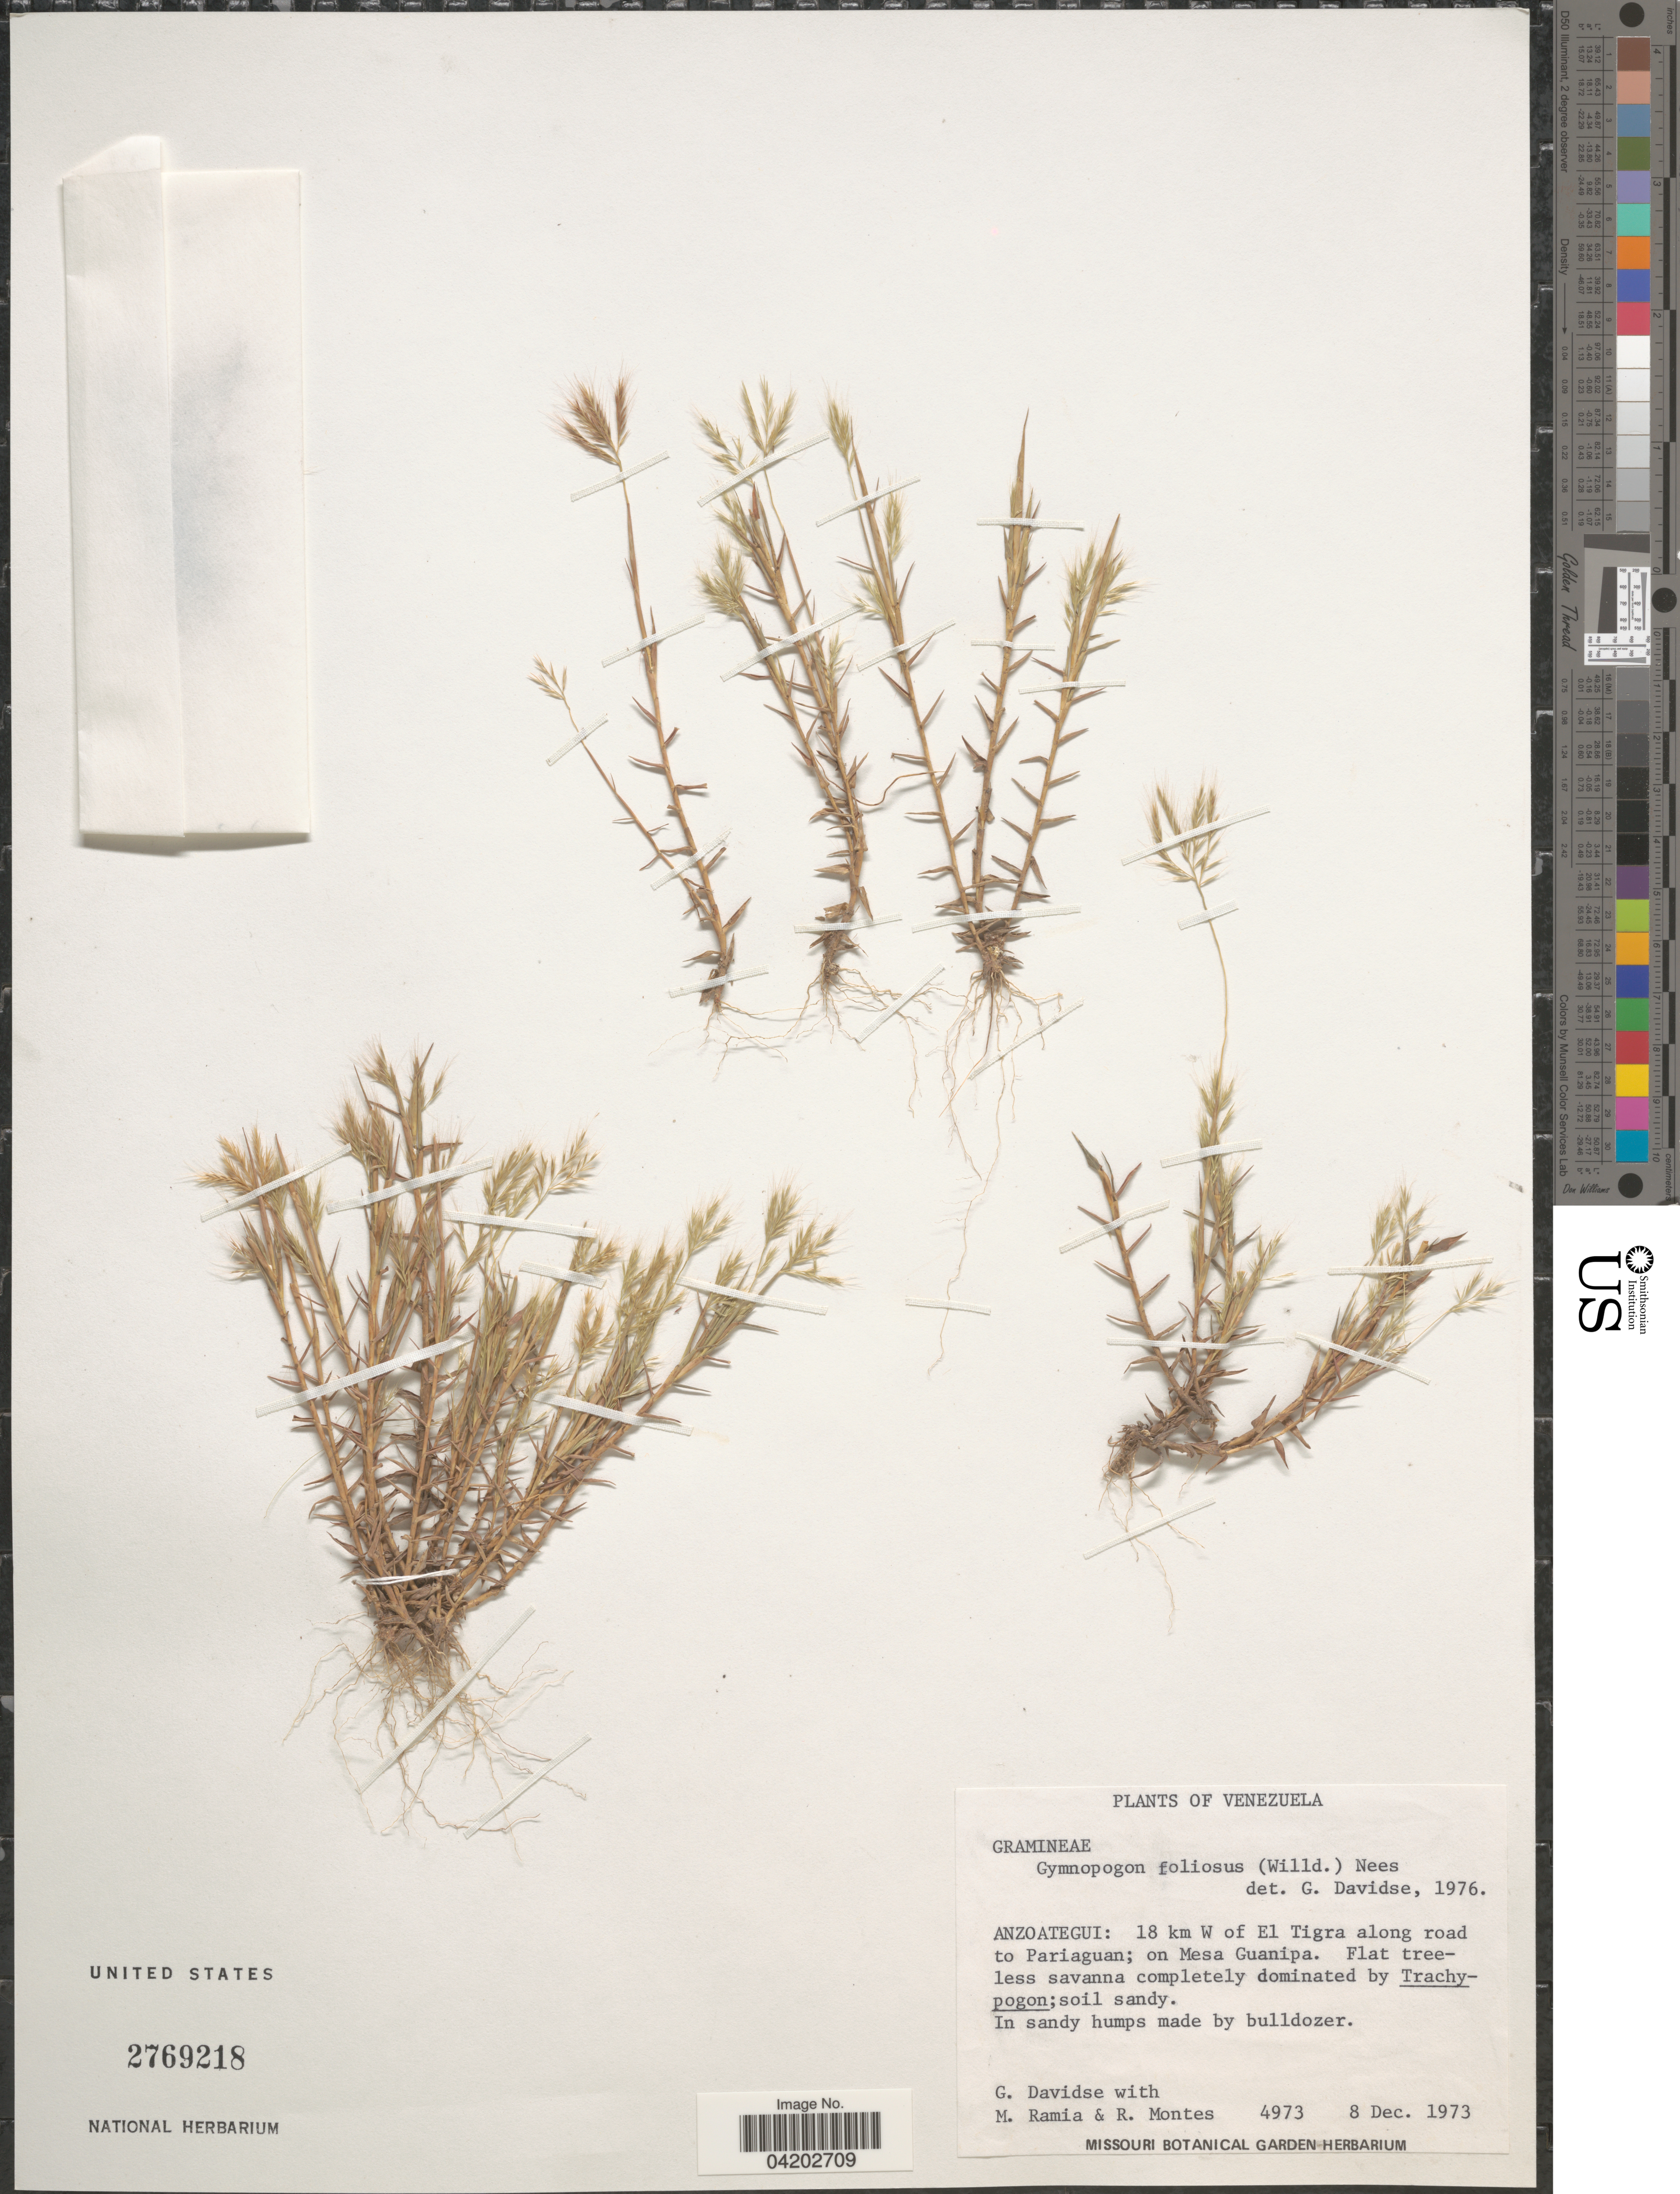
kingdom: Plantae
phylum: Tracheophyta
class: Liliopsida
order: Poales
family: Poaceae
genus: Gymnopogon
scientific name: Gymnopogon foliosus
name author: (Willd.) Nees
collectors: G. Davidse, M. Ramia & R. Montes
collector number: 4973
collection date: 1973-12-08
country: Venezuela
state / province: Anzoategui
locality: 18 km W of El Tigra along road to Pariaguan; on Mesa Guanipa.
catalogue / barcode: US 2769218